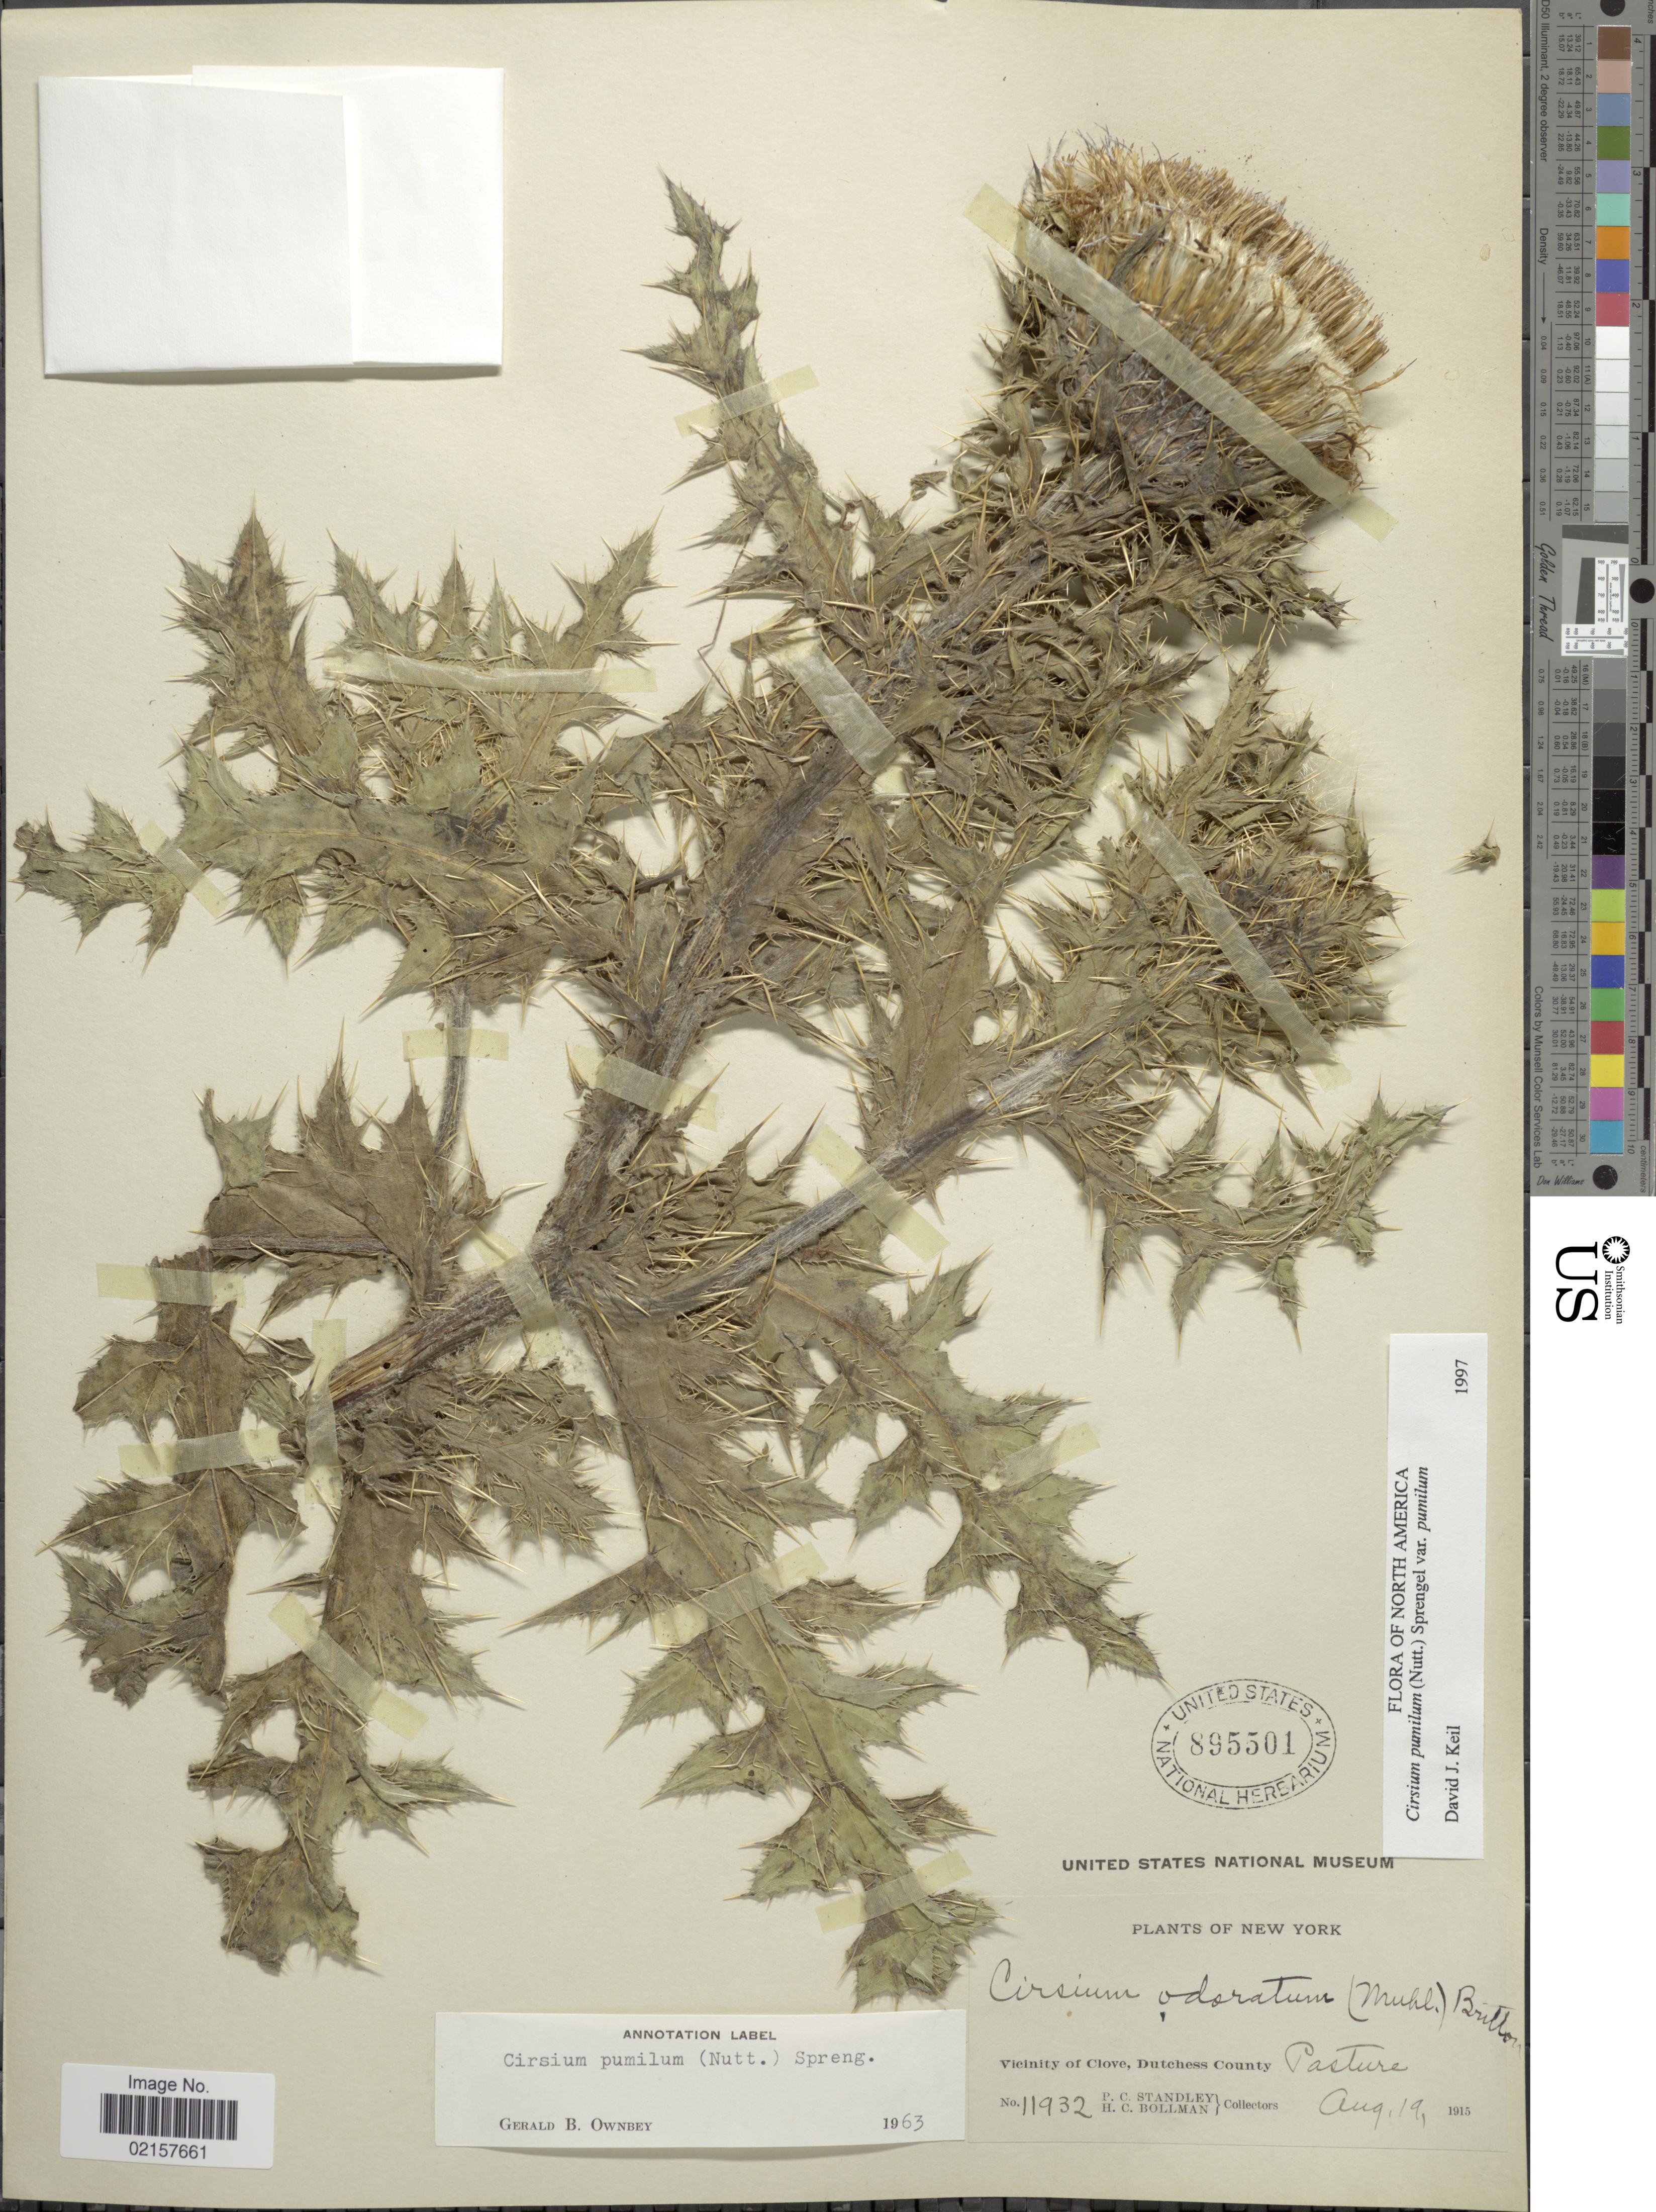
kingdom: Plantae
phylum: Tracheophyta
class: Magnoliopsida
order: Asterales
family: Asteraceae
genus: Cirsium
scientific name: Cirsium pumilum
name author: (Nutt.) Spreng.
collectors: H. C. Bollman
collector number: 11932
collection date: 1915-08-19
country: United States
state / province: New York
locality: Vicinity of Clove, Dutchess County, Pasture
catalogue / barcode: US 895501